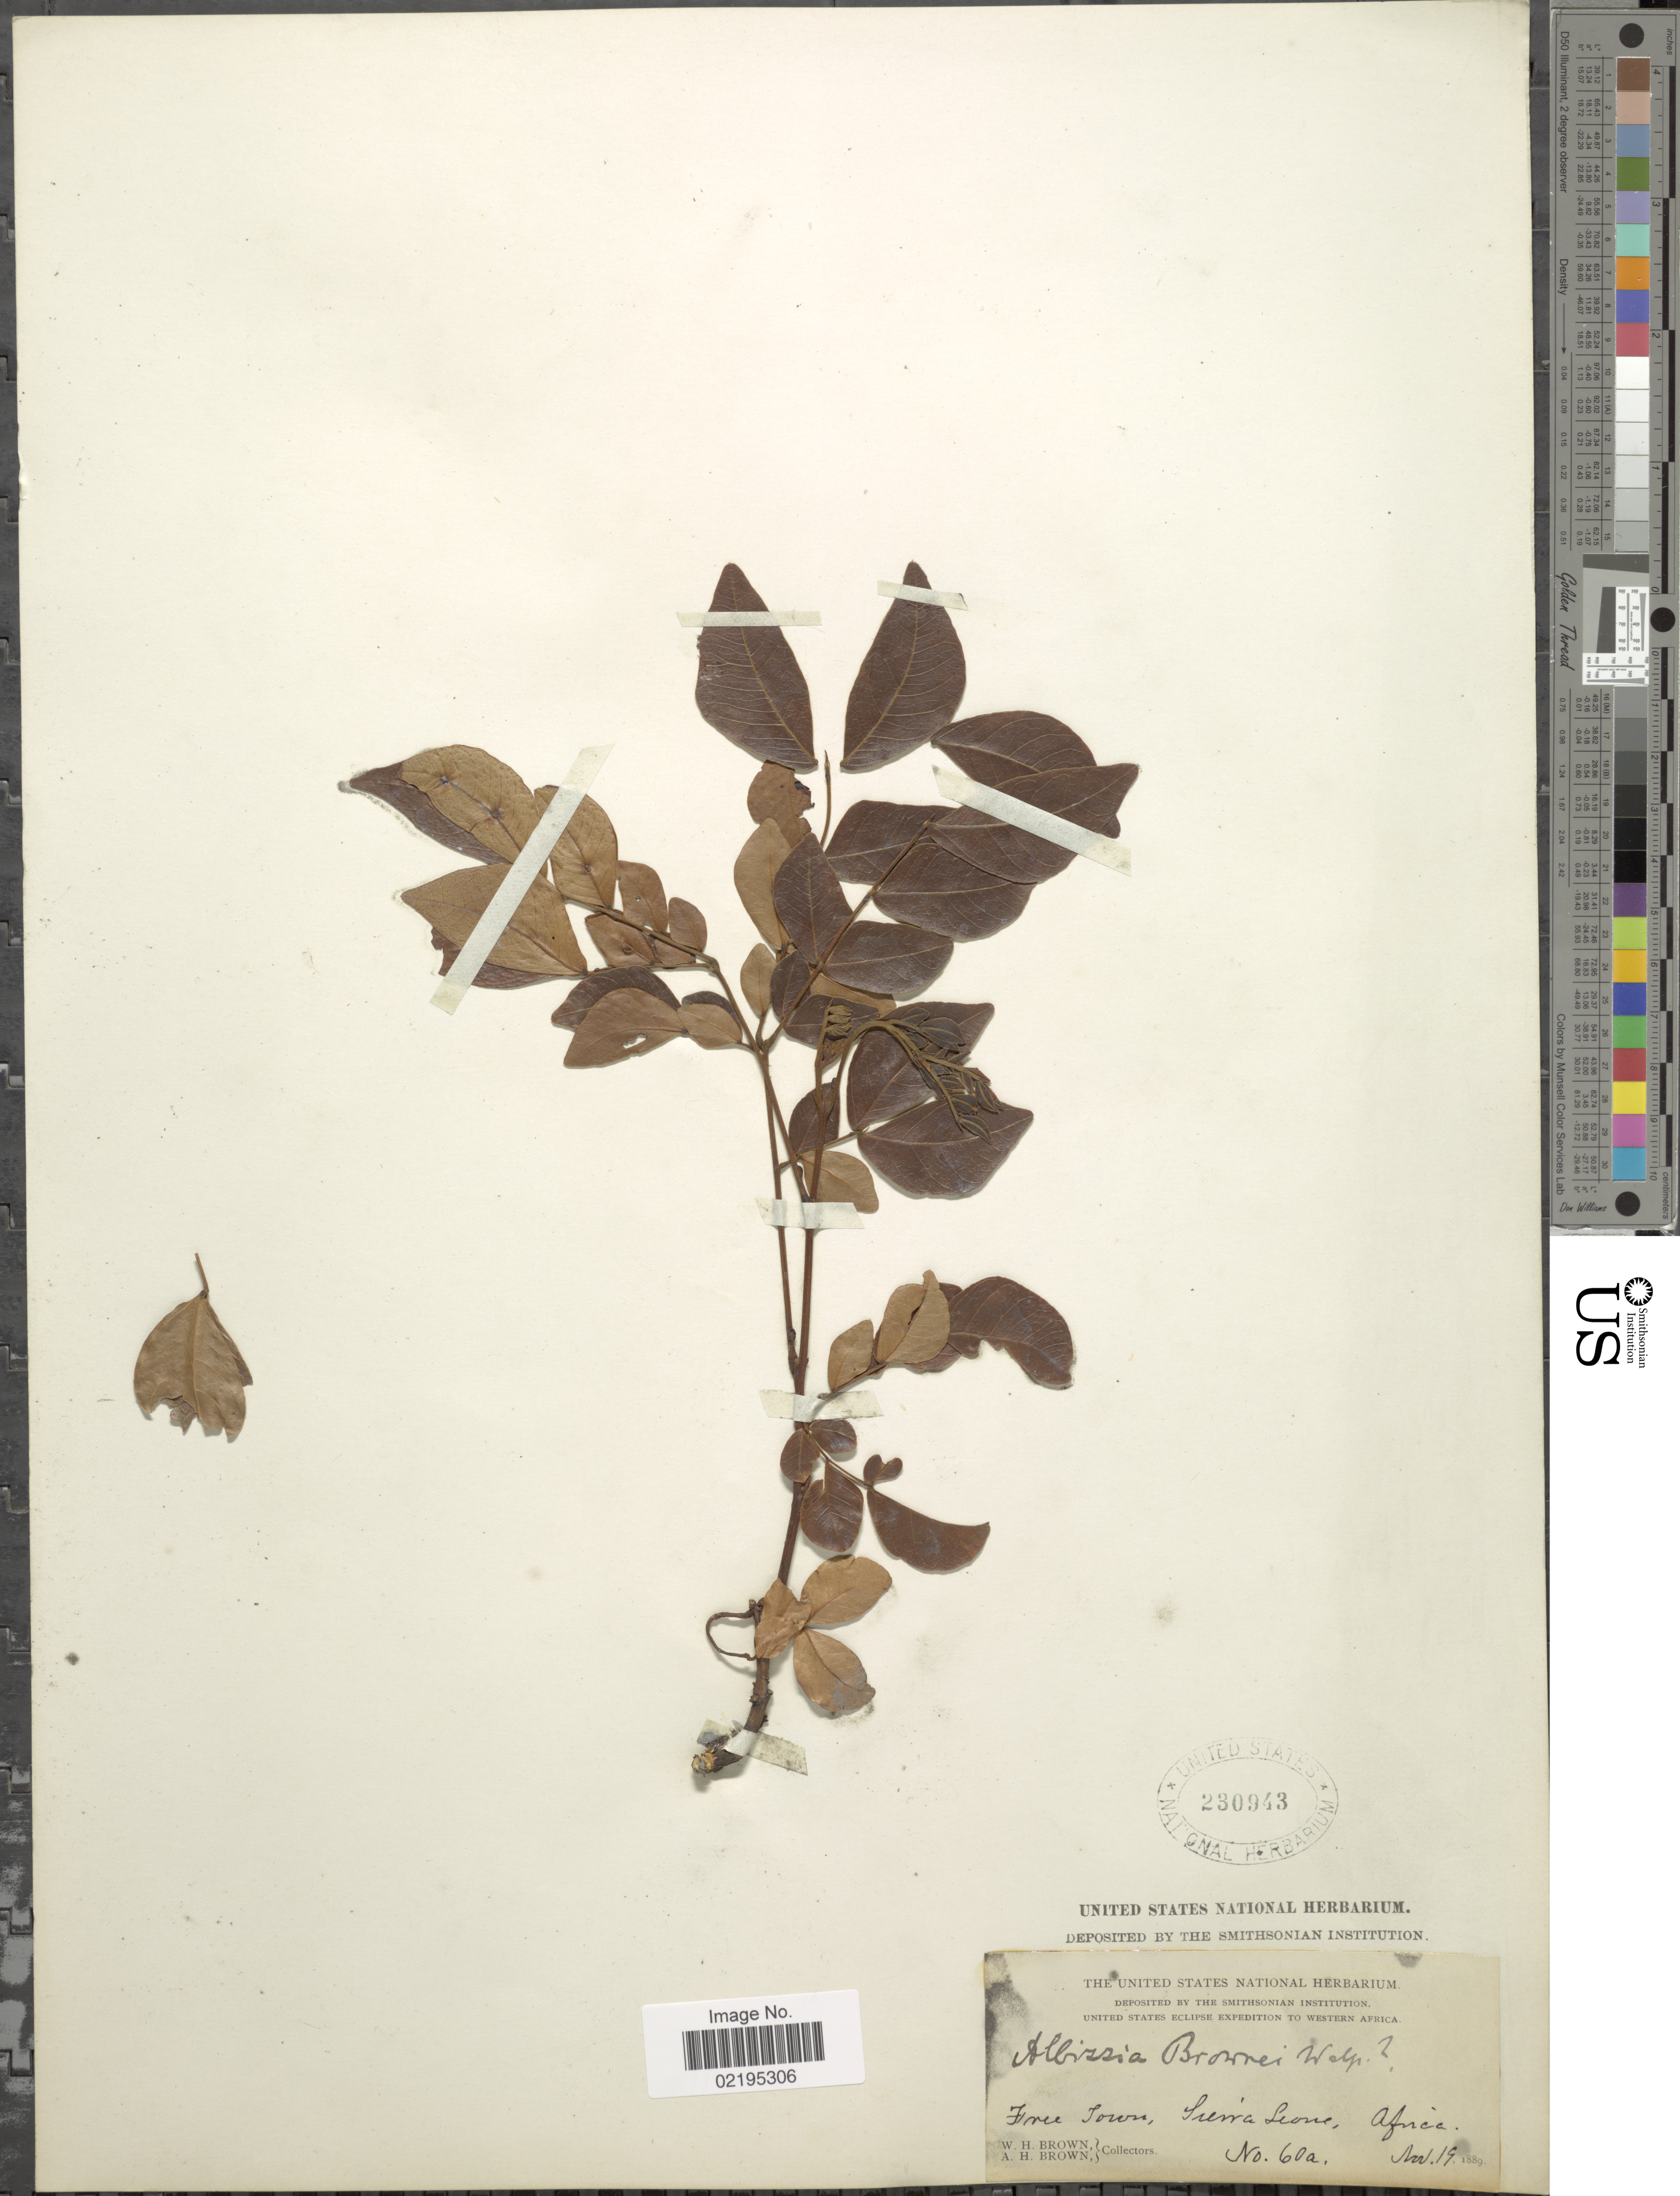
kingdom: Plantae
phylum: Tracheophyta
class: Magnoliopsida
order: Fabales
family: Fabaceae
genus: Albizia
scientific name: Albizia brownei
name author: (Walp.) Oliv.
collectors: W. H. Brown & A. H. Brown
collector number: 60a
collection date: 1889-11-19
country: Sierra Leone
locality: Free Town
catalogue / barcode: US 230943